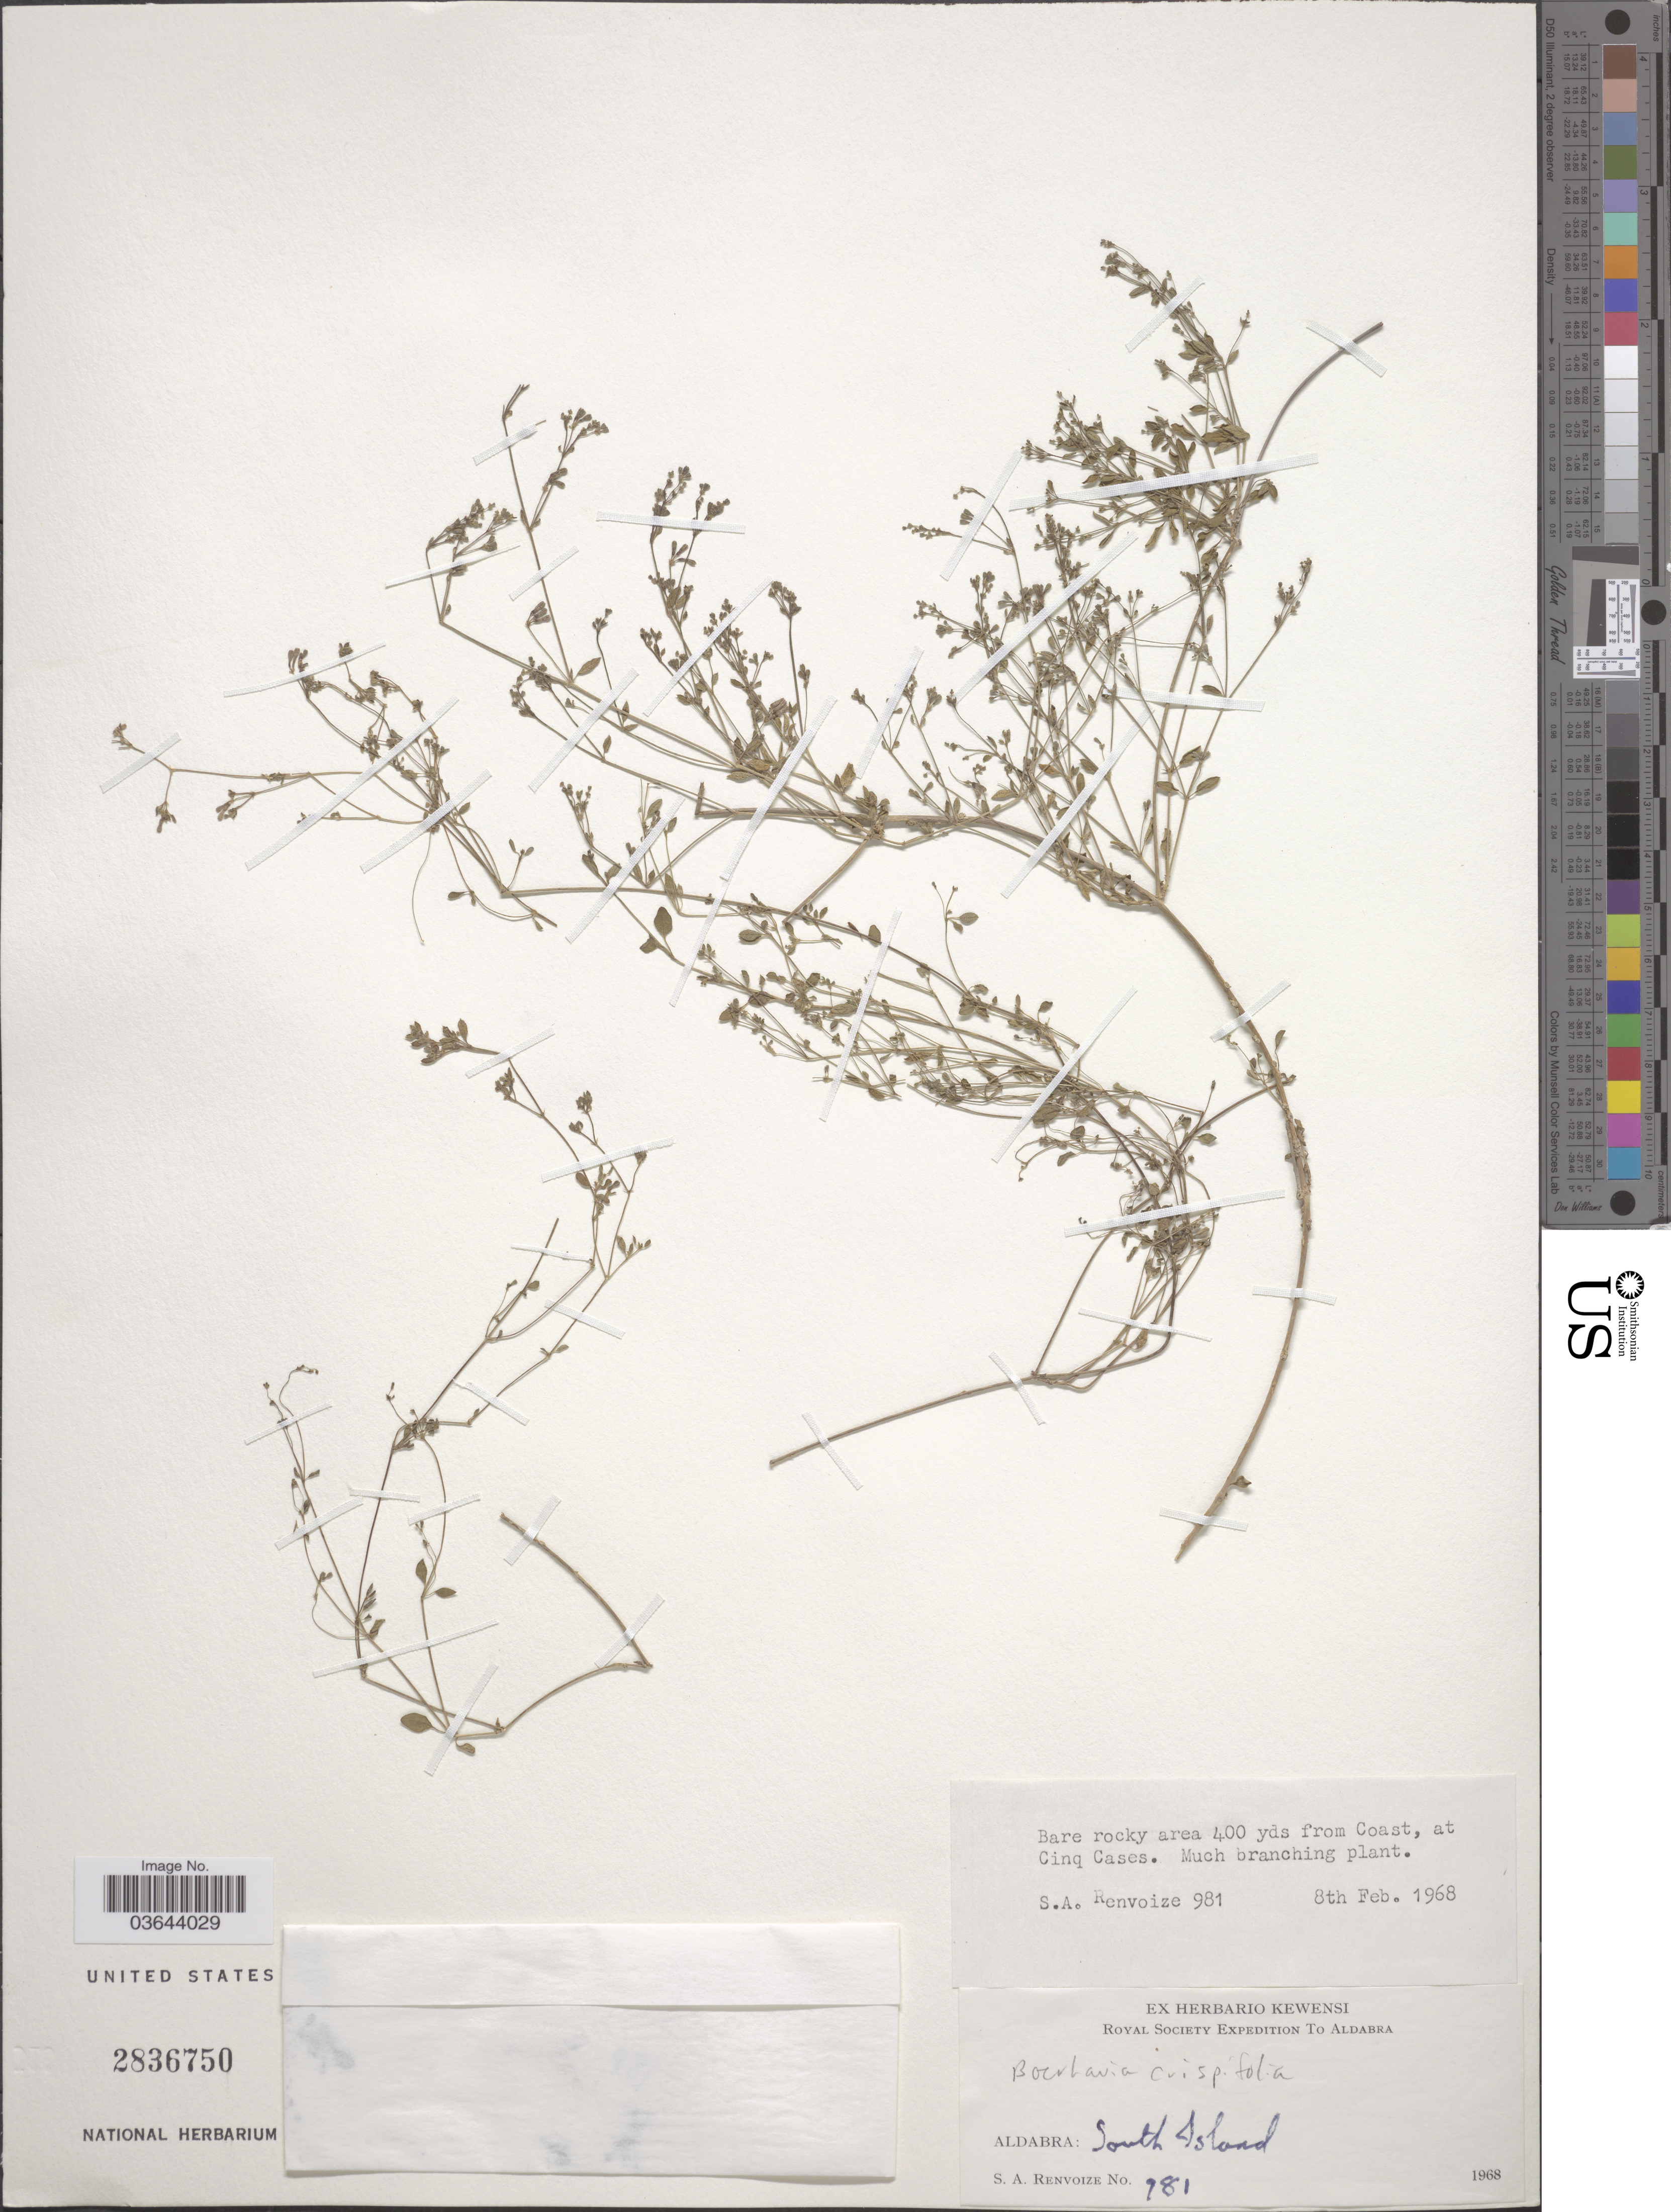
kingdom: Plantae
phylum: Tracheophyta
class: Magnoliopsida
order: Caryophyllales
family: Nyctaginaceae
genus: Boerhavia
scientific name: Boerhavia crispifolia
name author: Fosberg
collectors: S. A. Renvoize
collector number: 981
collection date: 1968-02-08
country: Seychelles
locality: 400 yds from Coast, at Cinq Cases. Aldabra: South Island.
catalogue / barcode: US 2836750